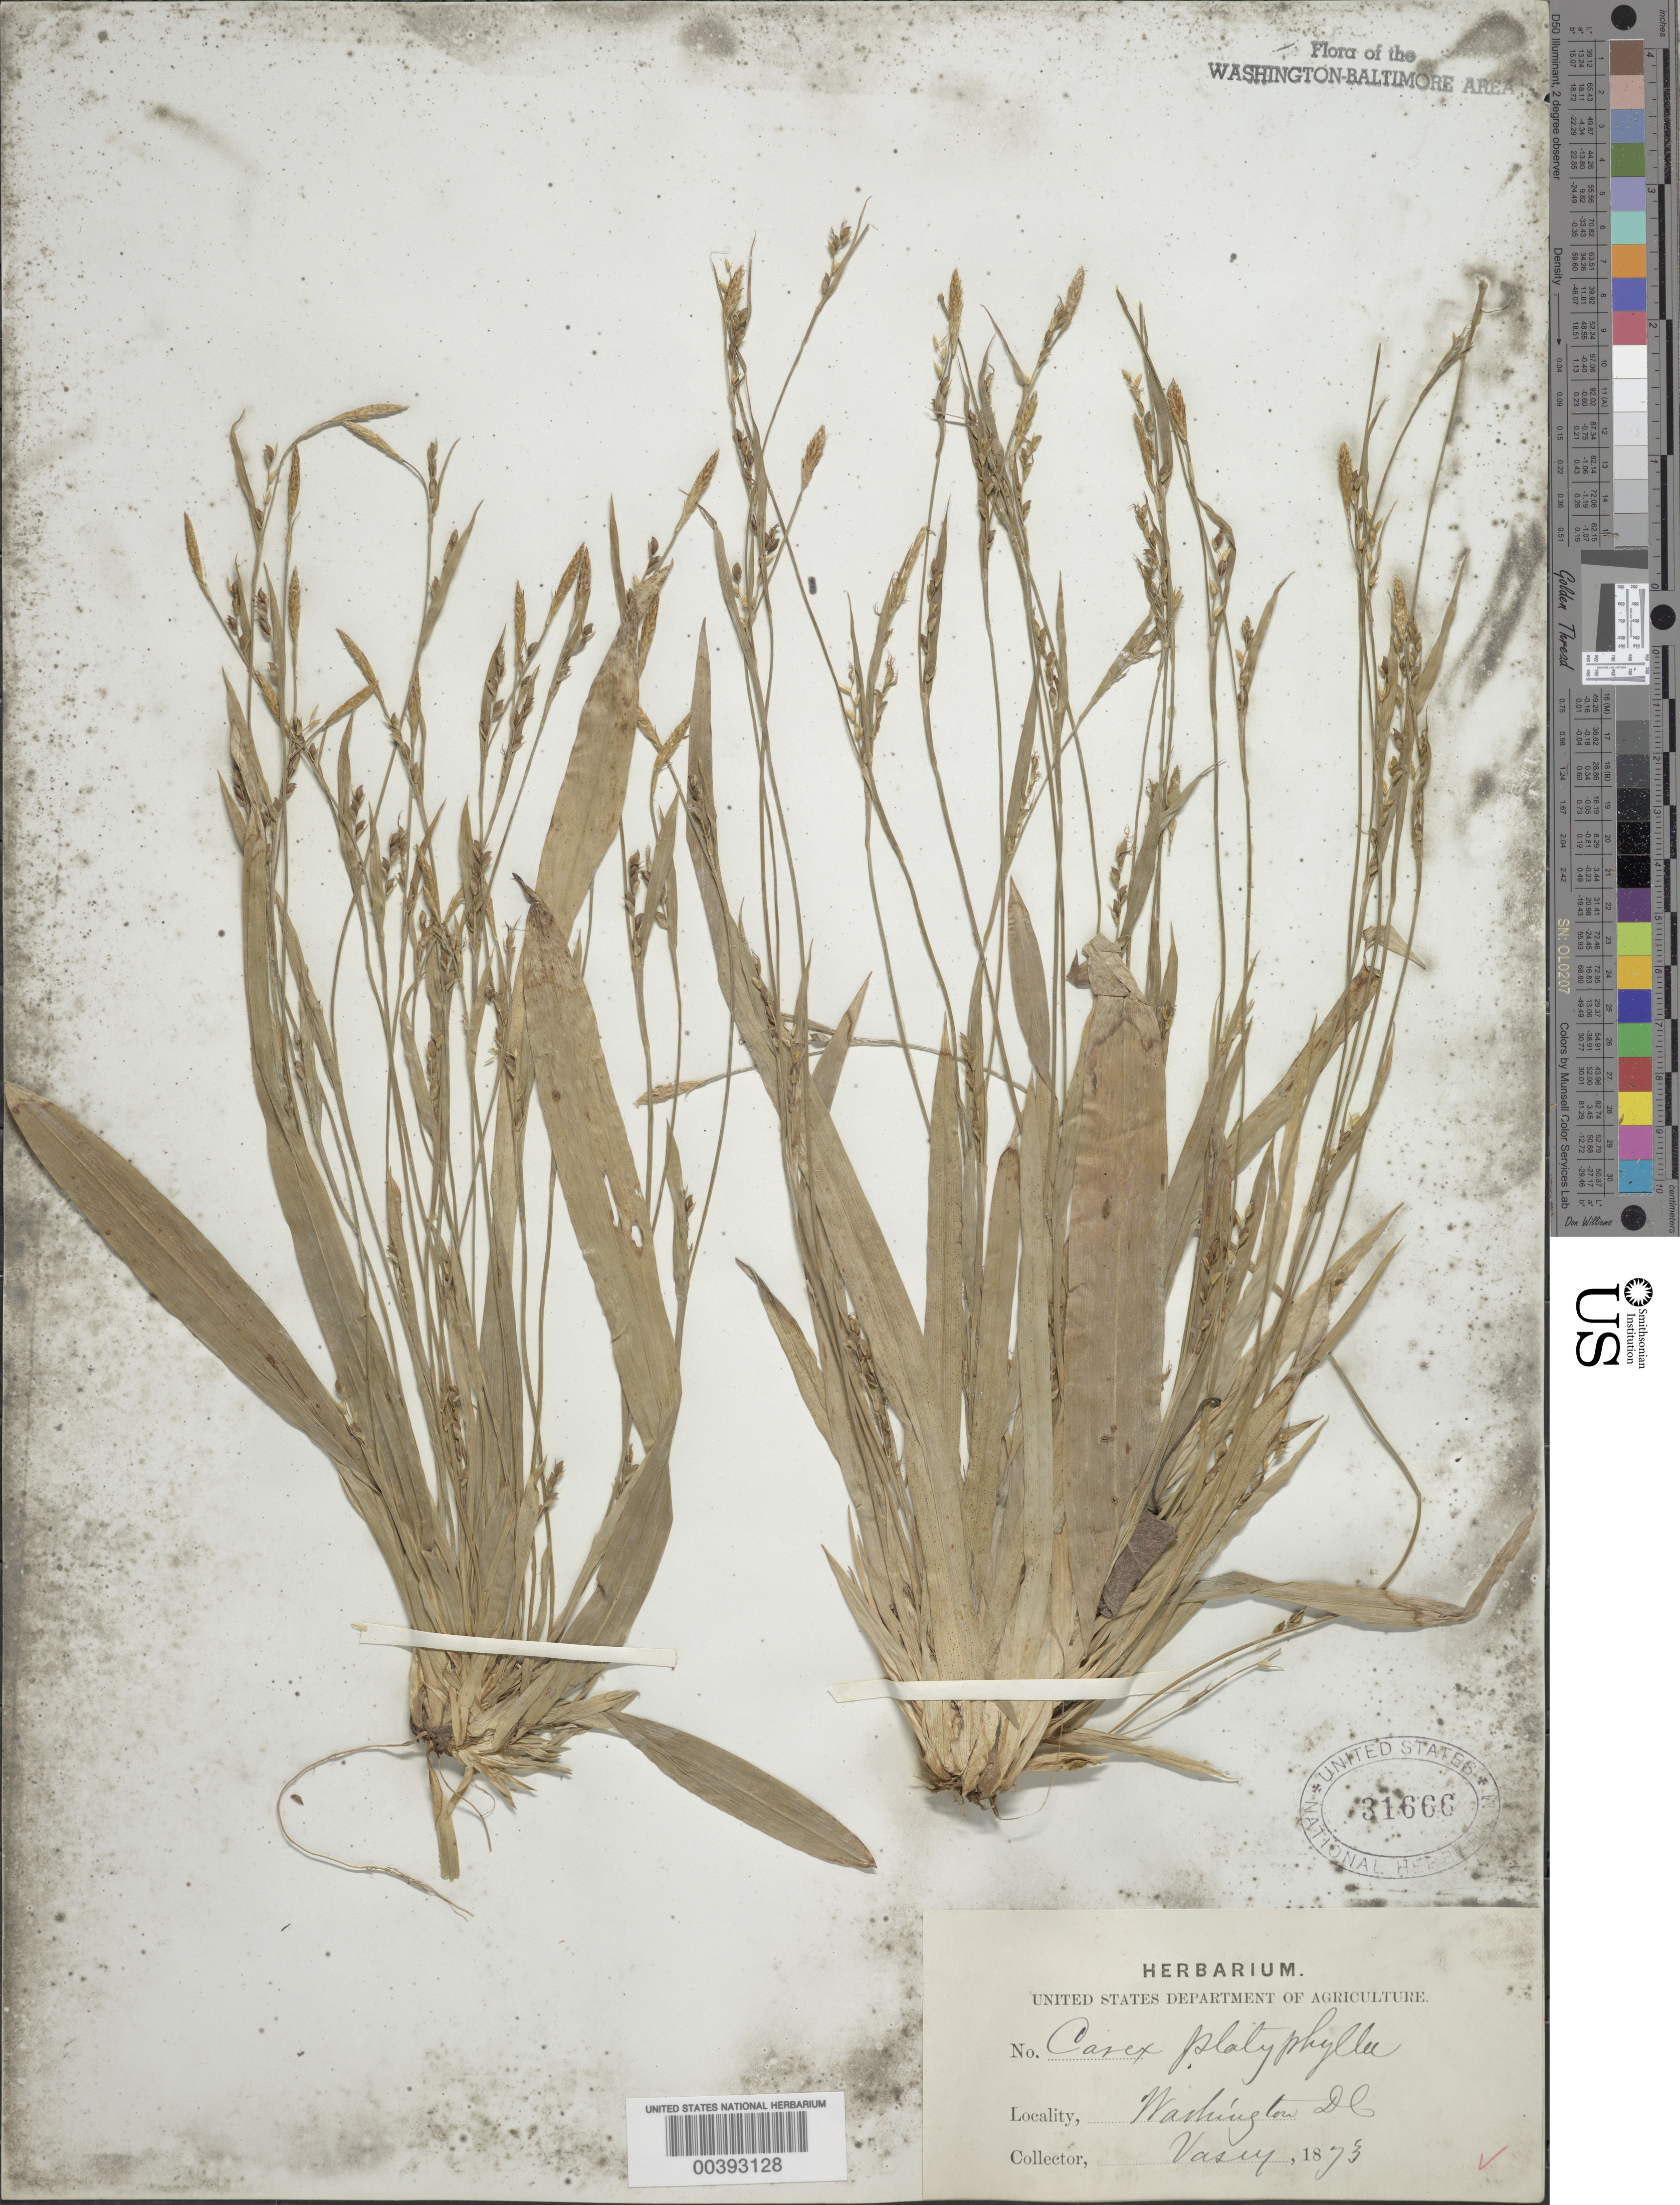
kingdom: Plantae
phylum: Tracheophyta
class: Liliopsida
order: Poales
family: Cyperaceae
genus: Carex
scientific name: Carex platyphylla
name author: J. Carey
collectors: G. Vasey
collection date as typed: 1873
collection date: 1873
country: United States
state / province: District of Columbia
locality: Washington DC Area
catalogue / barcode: US 31666